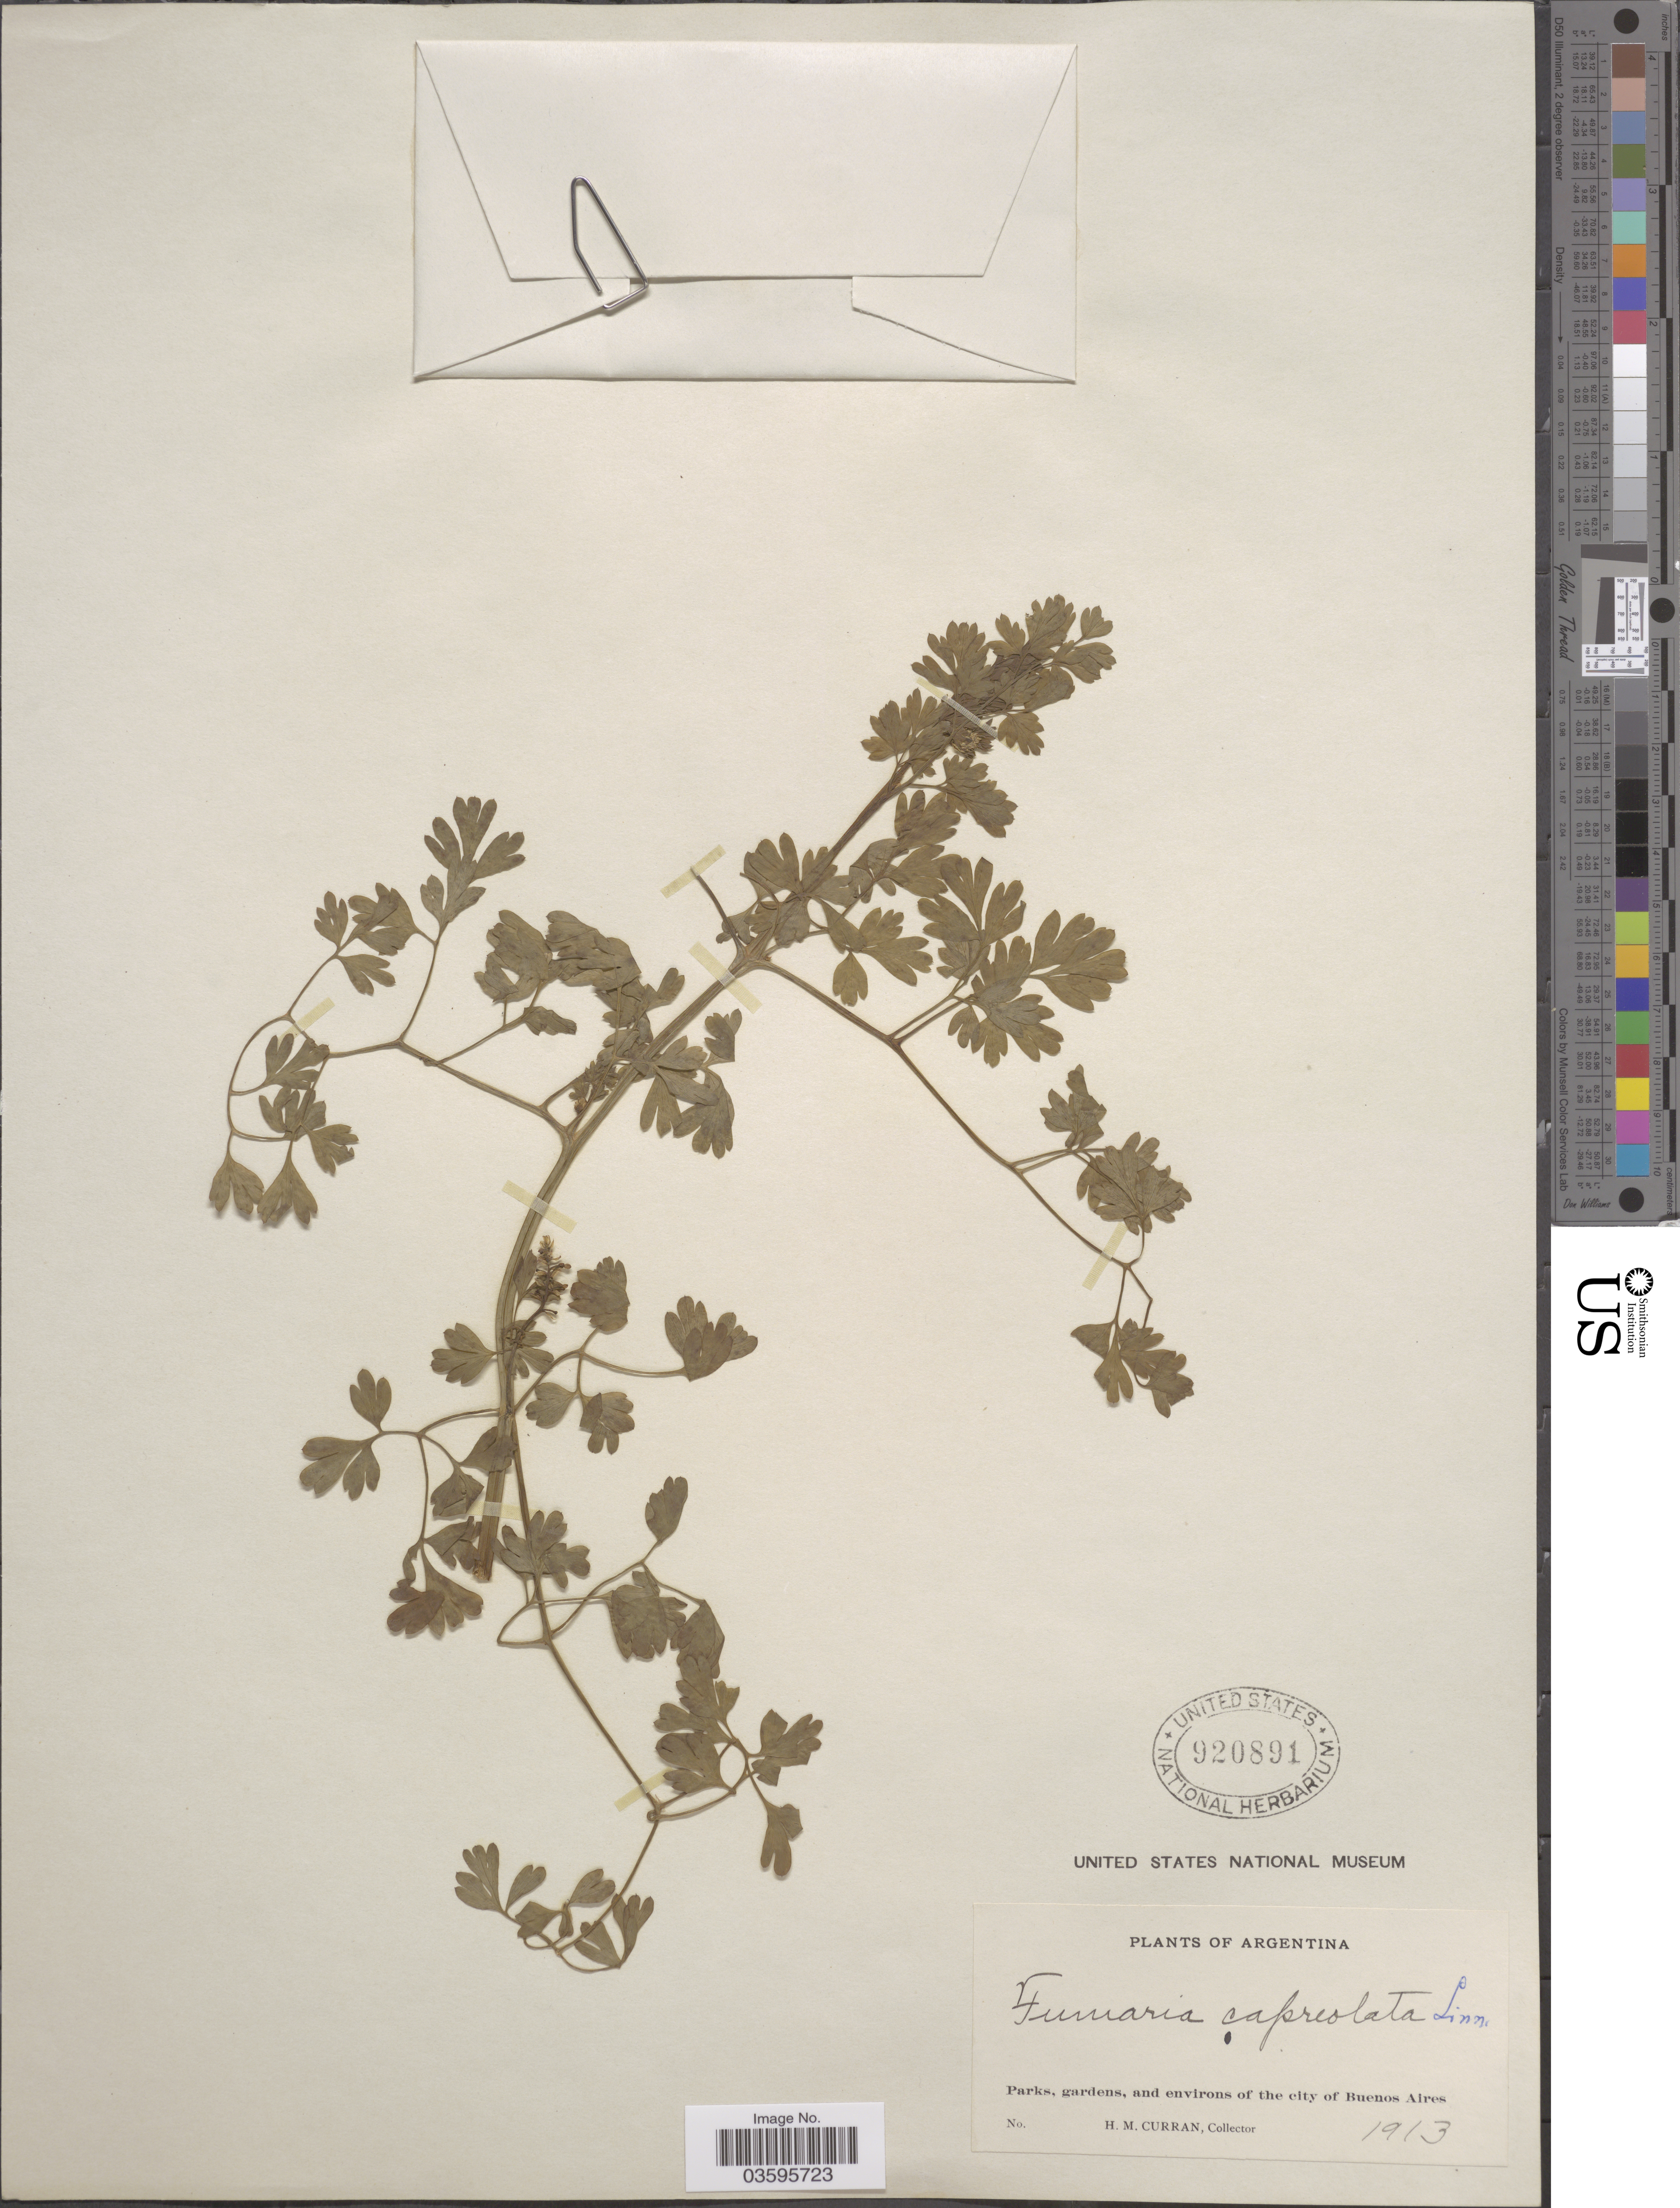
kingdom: Plantae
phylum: Tracheophyta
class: Magnoliopsida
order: Ranunculales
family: Papaveraceae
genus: Fumaria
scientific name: Fumaria capreolata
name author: L.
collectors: H. M. Curran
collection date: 1913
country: Argentina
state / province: Buenos Aires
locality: Parks, gardens, and environs of the city of Buenos Aires.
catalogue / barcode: US 920891